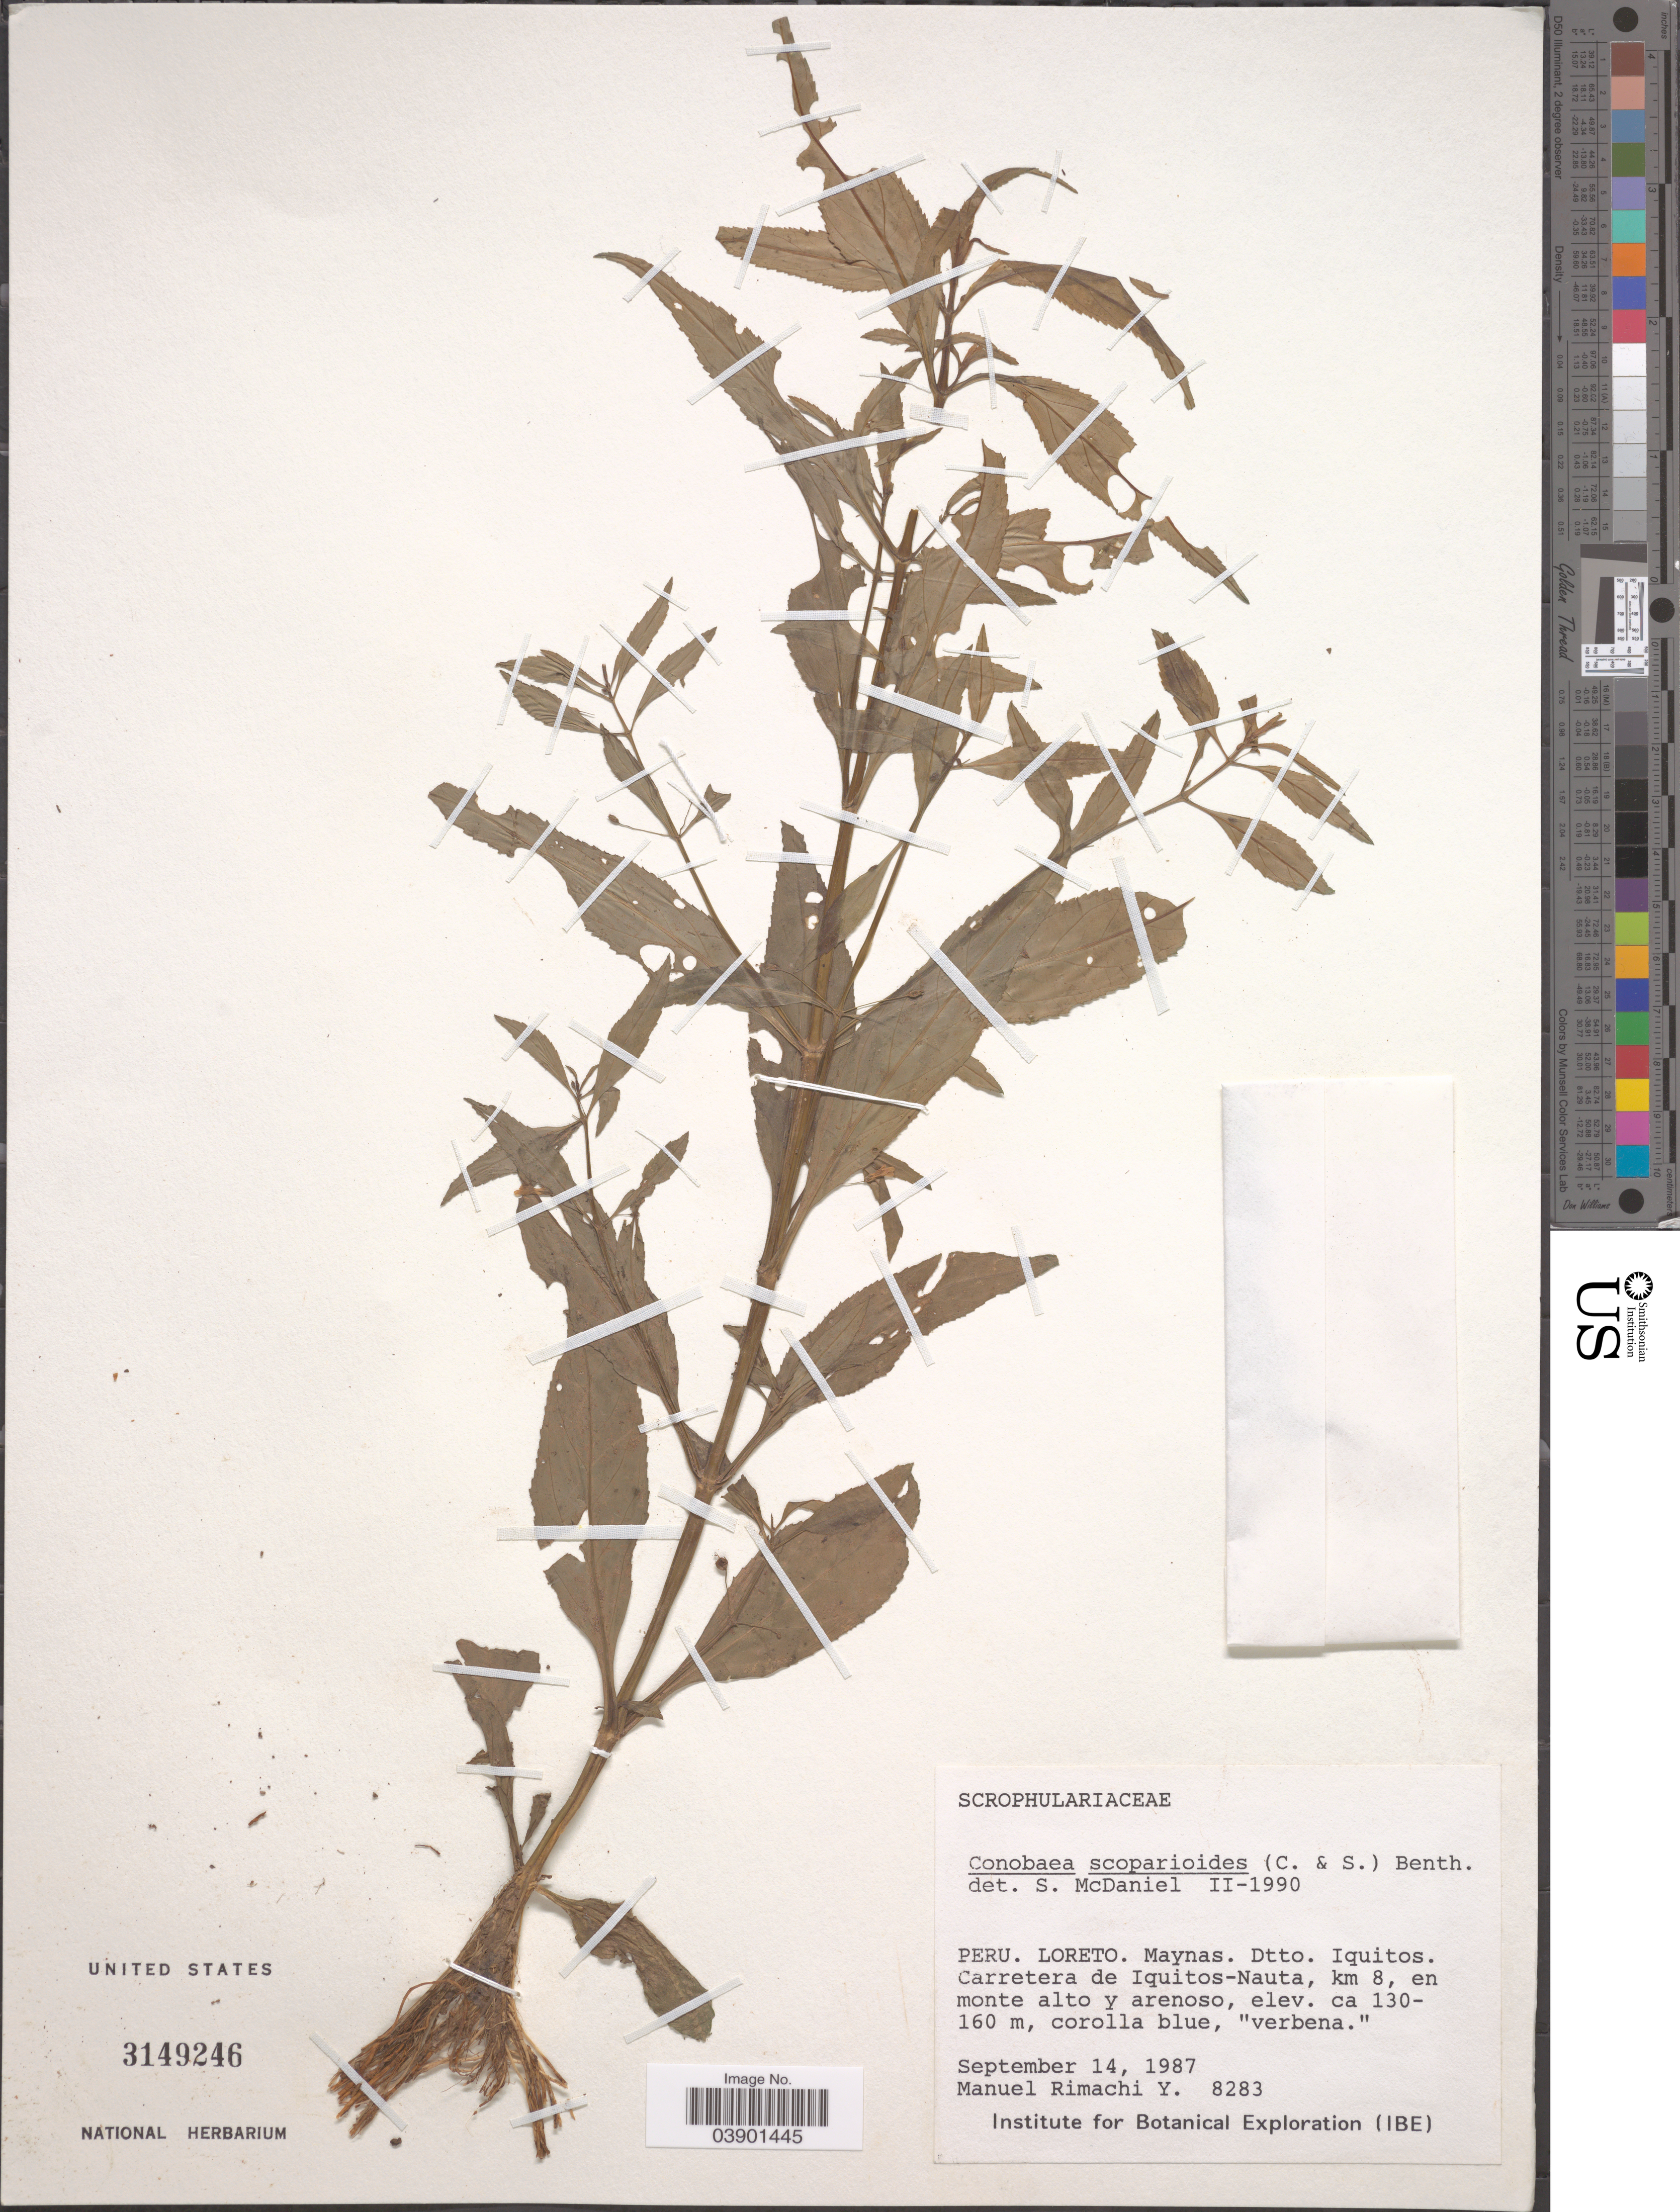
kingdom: Plantae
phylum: Tracheophyta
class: Magnoliopsida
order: Lamiales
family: Plantaginaceae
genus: Conobea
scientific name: Conobea scoparioides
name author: (Cham. & Schltdl.) Benth.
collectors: M. Rimachi Y.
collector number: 8283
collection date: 1987-09-14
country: Peru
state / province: Loreto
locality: Maynas. Dtto. Iquitos. Carretera de Iquitos-Nauta, km 8, en monte alto y arenoso.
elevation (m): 130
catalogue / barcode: US 3149246